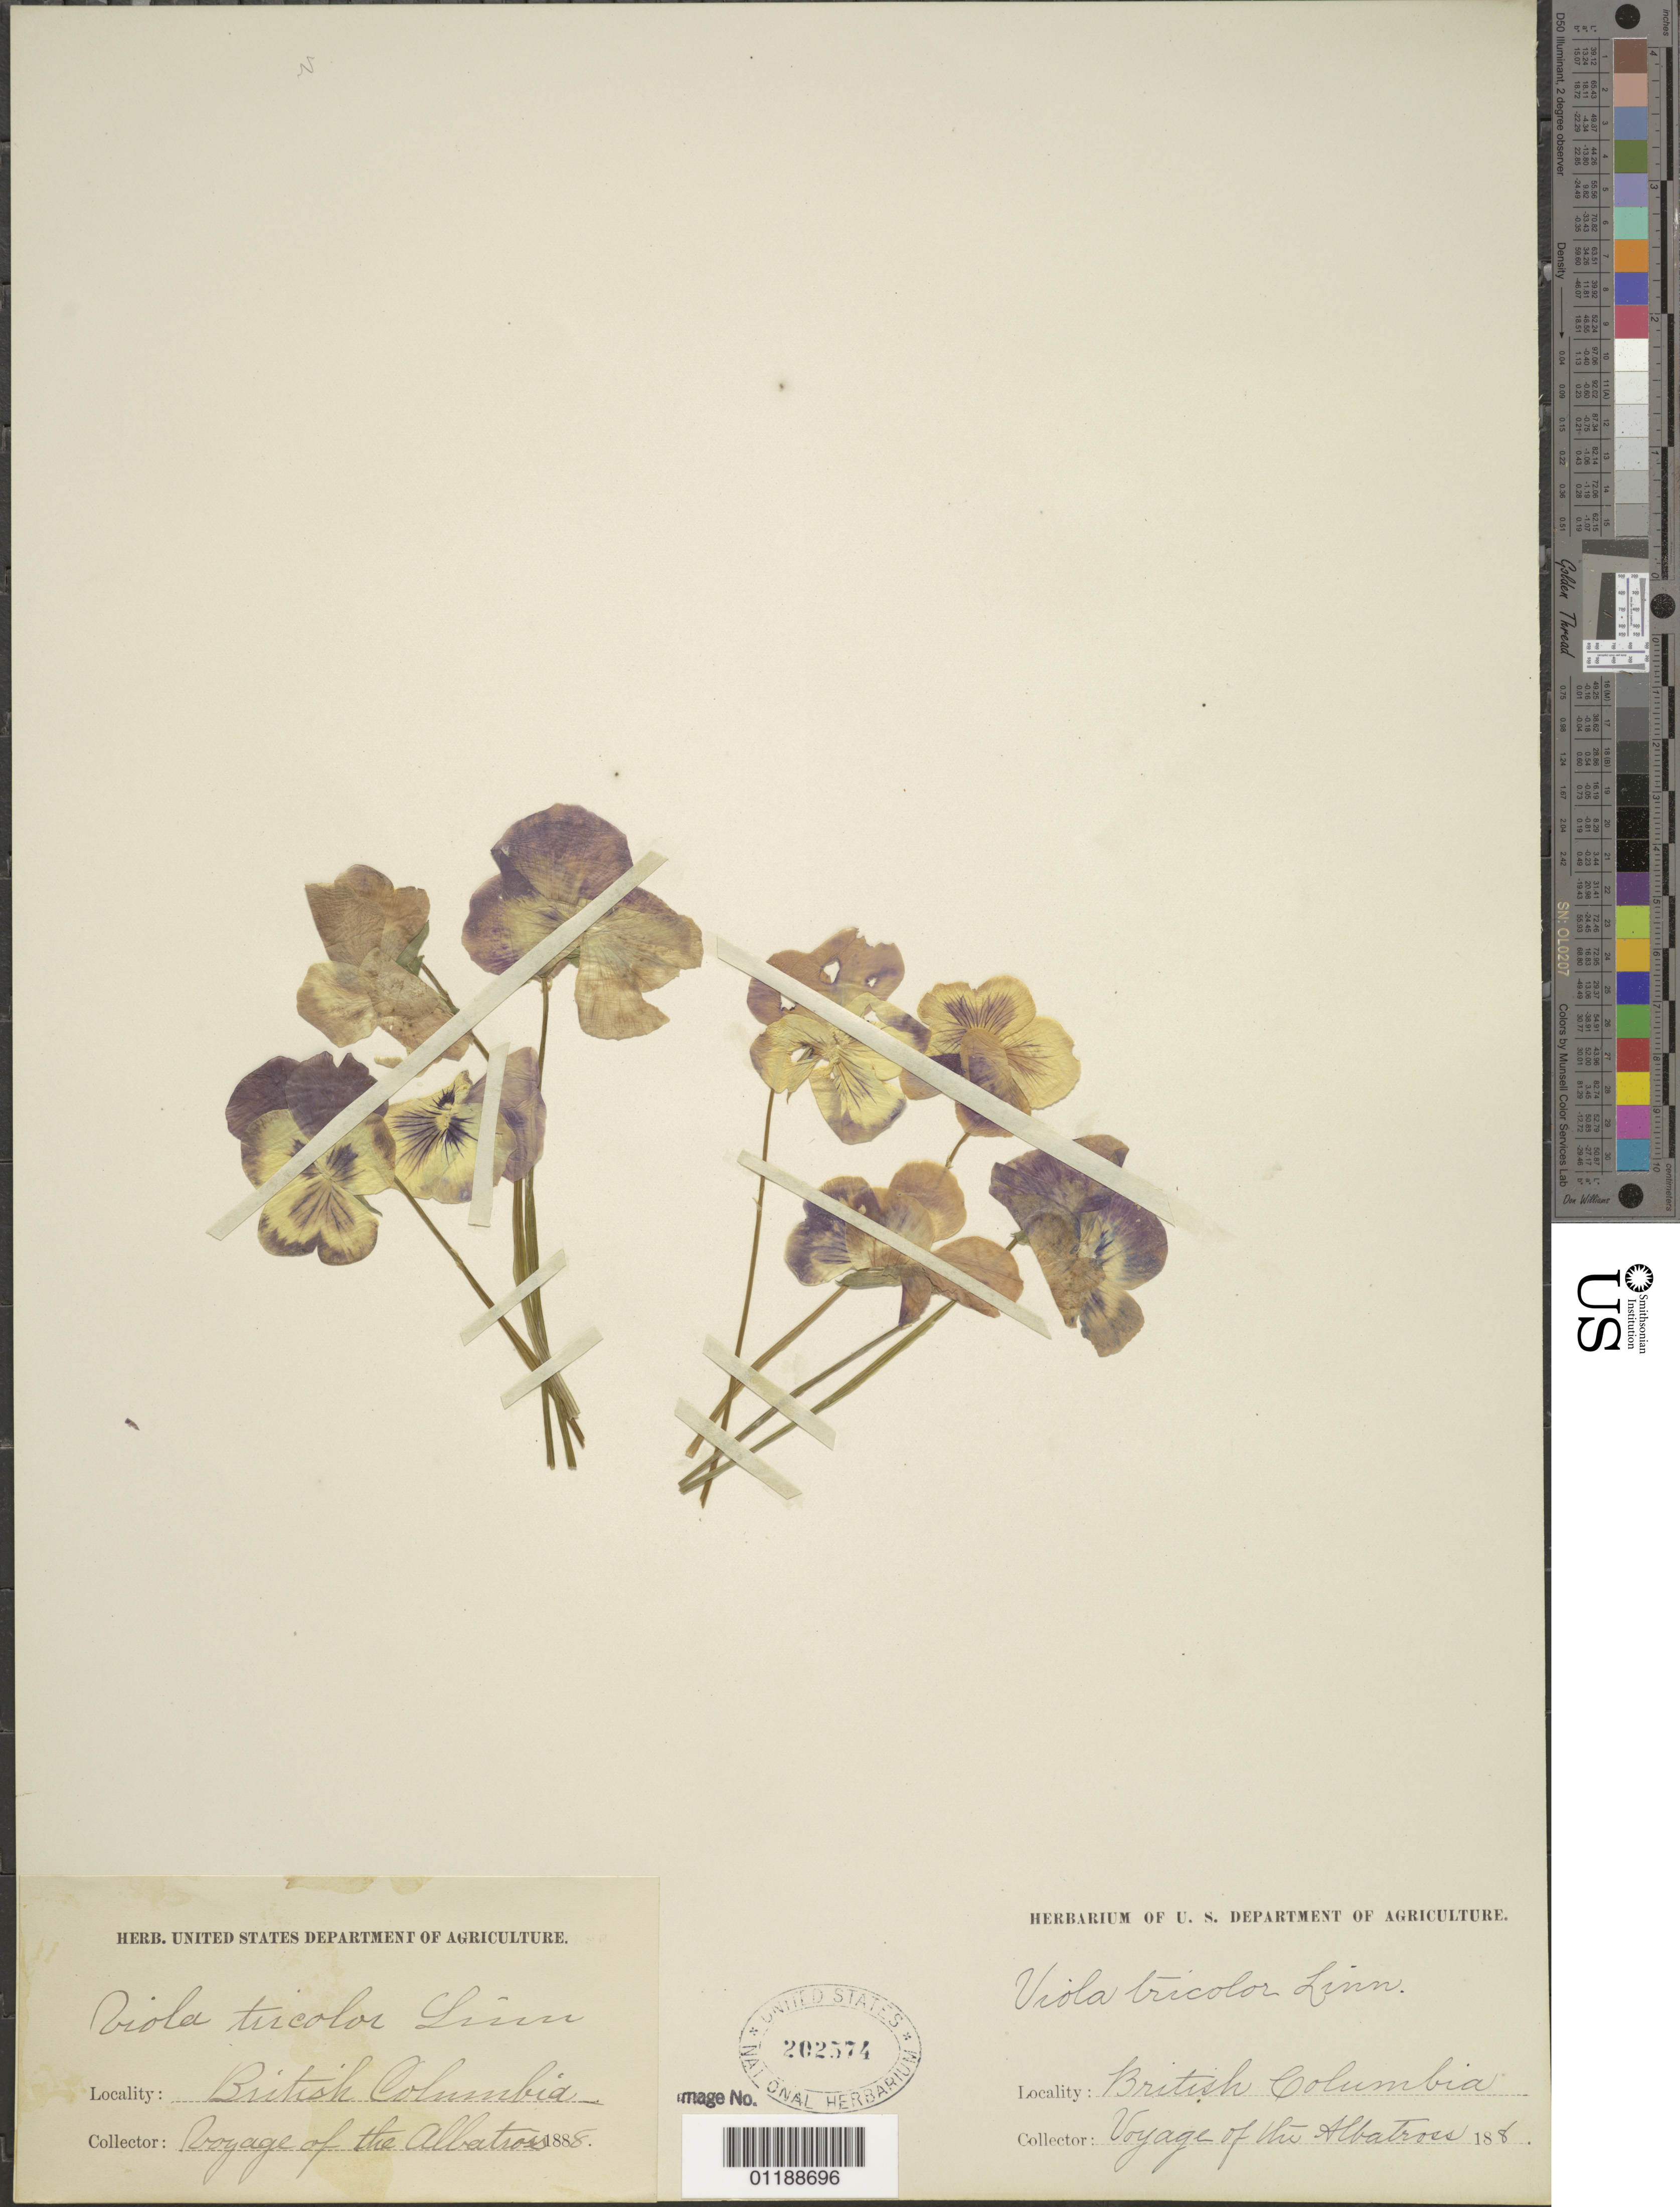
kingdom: Plantae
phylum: Tracheophyta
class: Magnoliopsida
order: Malpighiales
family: Violaceae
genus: Viola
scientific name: Viola tricolor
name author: L.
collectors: "The Albatross"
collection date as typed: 1888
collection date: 1888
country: Canada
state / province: British Columbia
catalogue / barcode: US 202574